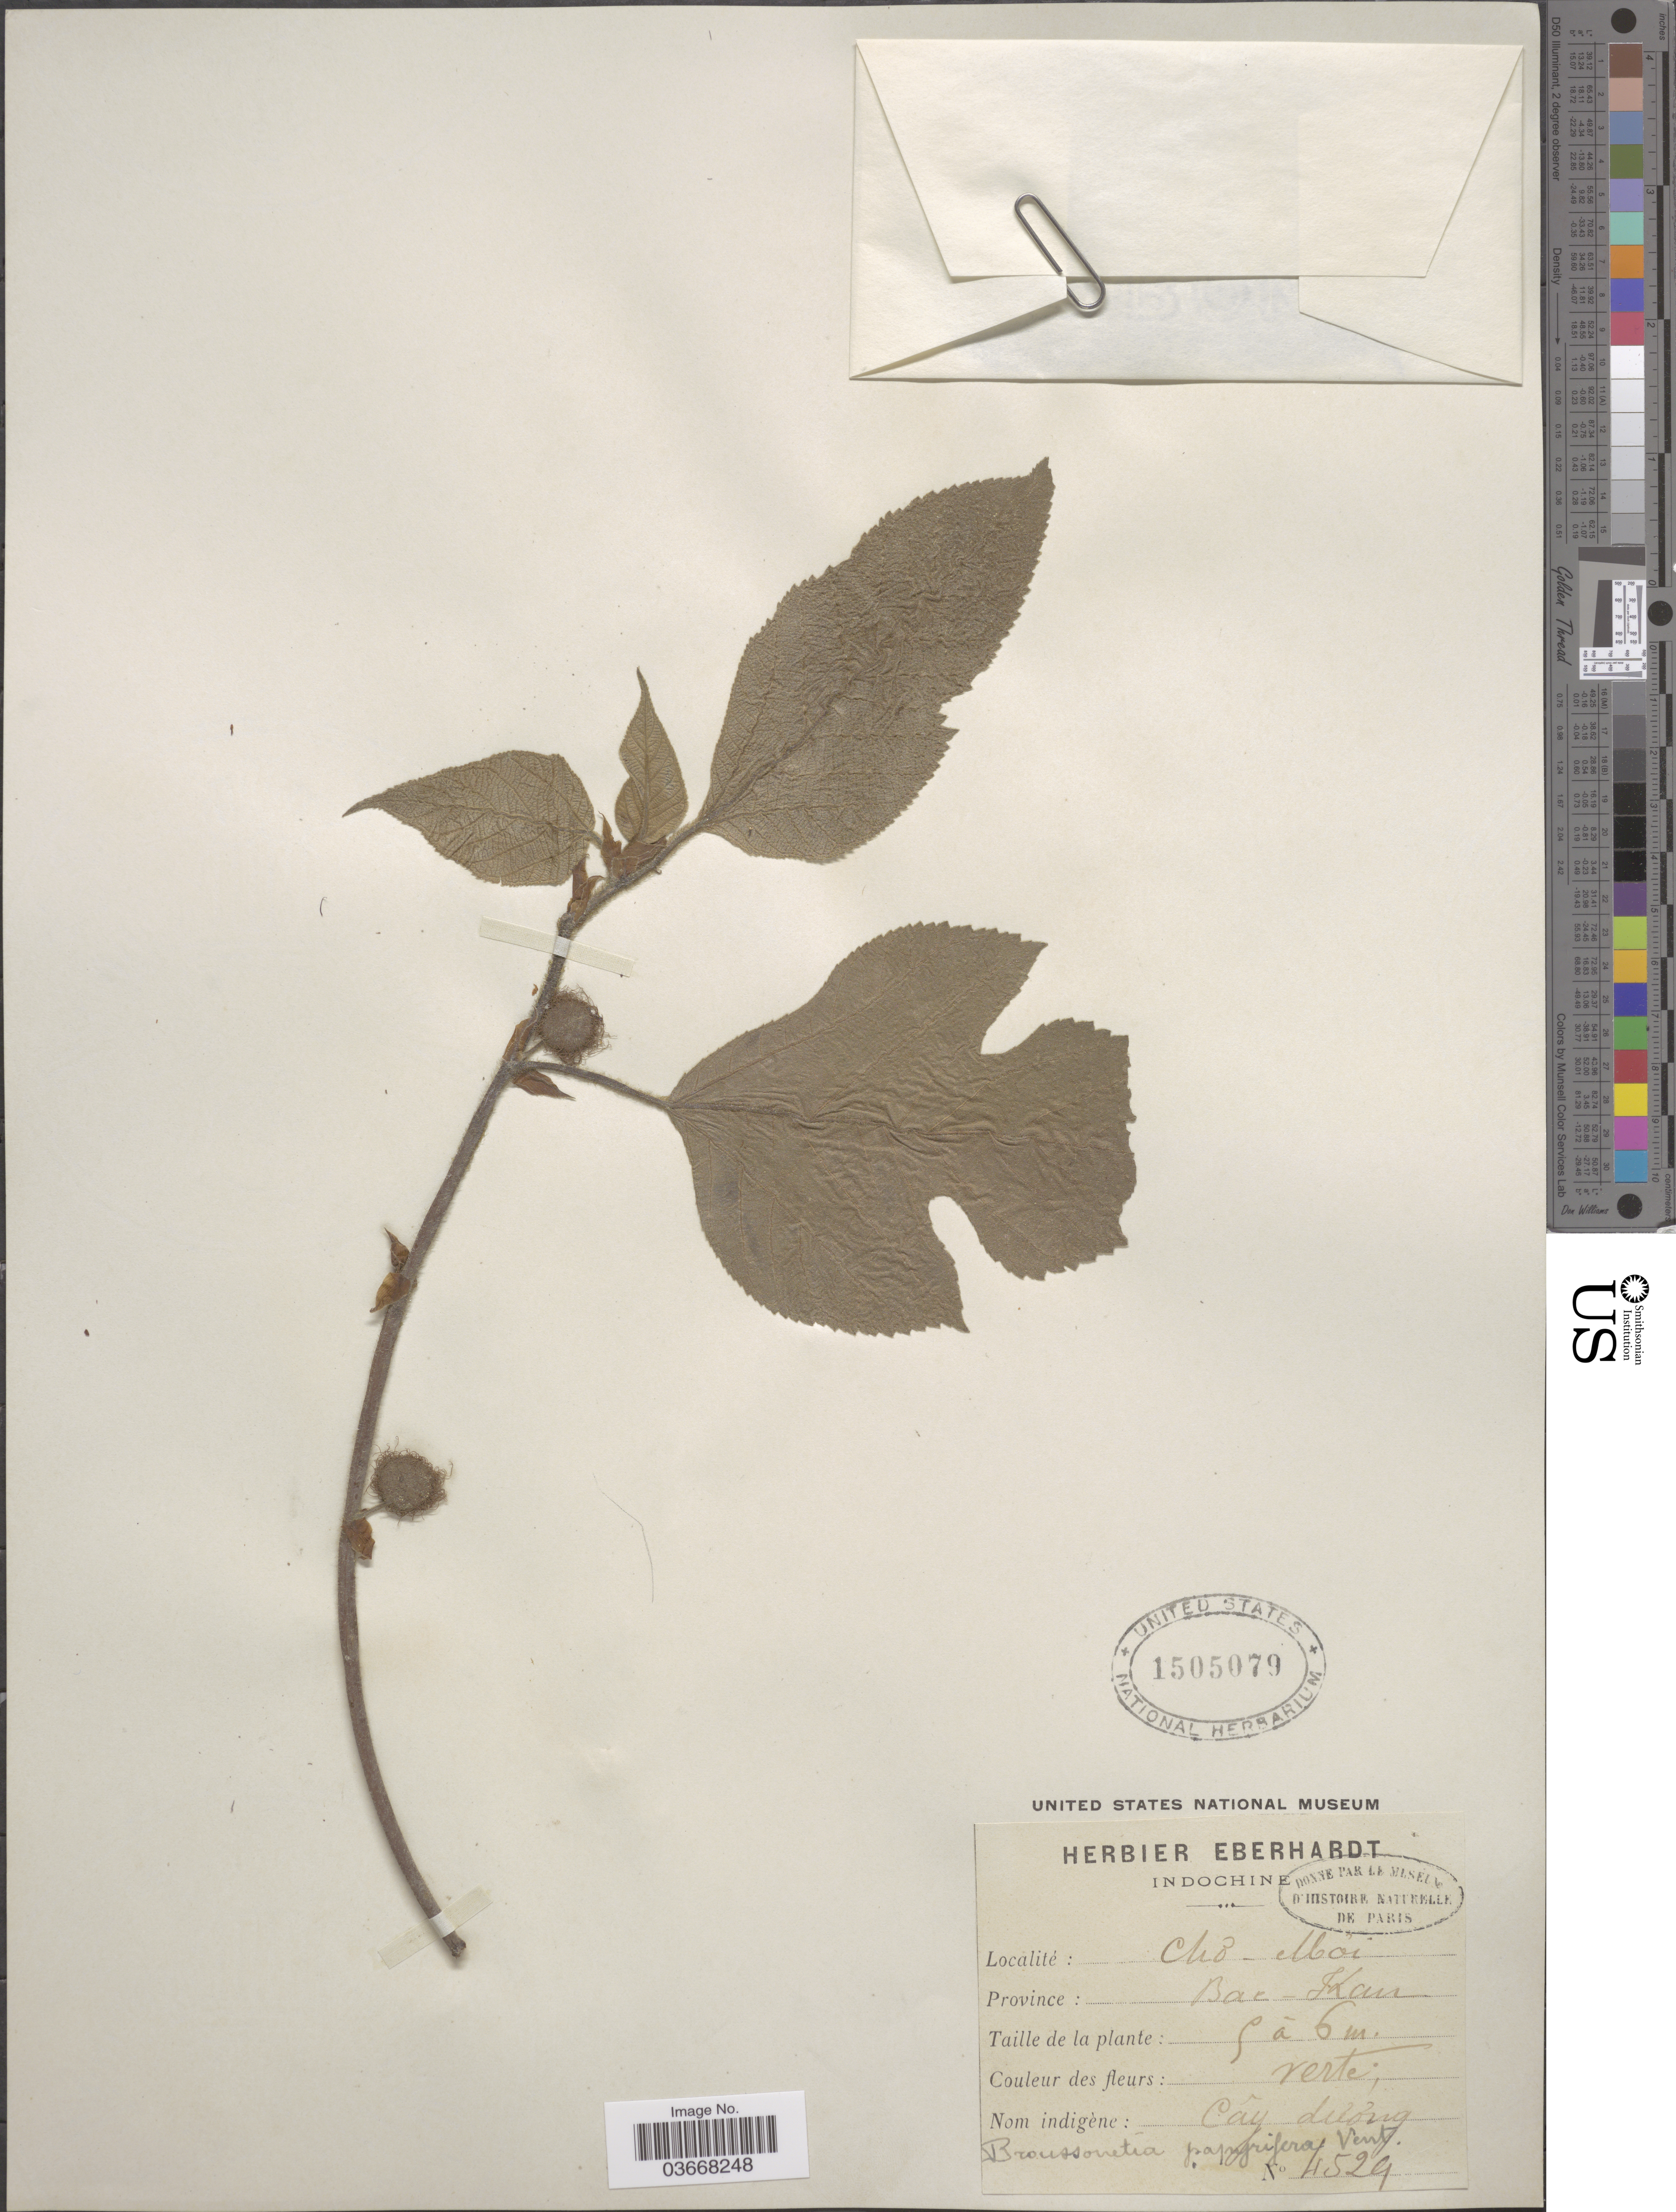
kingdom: Plantae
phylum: Tracheophyta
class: Magnoliopsida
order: Rosales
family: Moraceae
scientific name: Broussoneta papyrifera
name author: (L.) L'Hér. ex Vent.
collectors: ex herb. Eberhardt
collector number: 4529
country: Vietnam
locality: Cho-Moi. Province: Bac-Kan.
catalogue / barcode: US 1505079